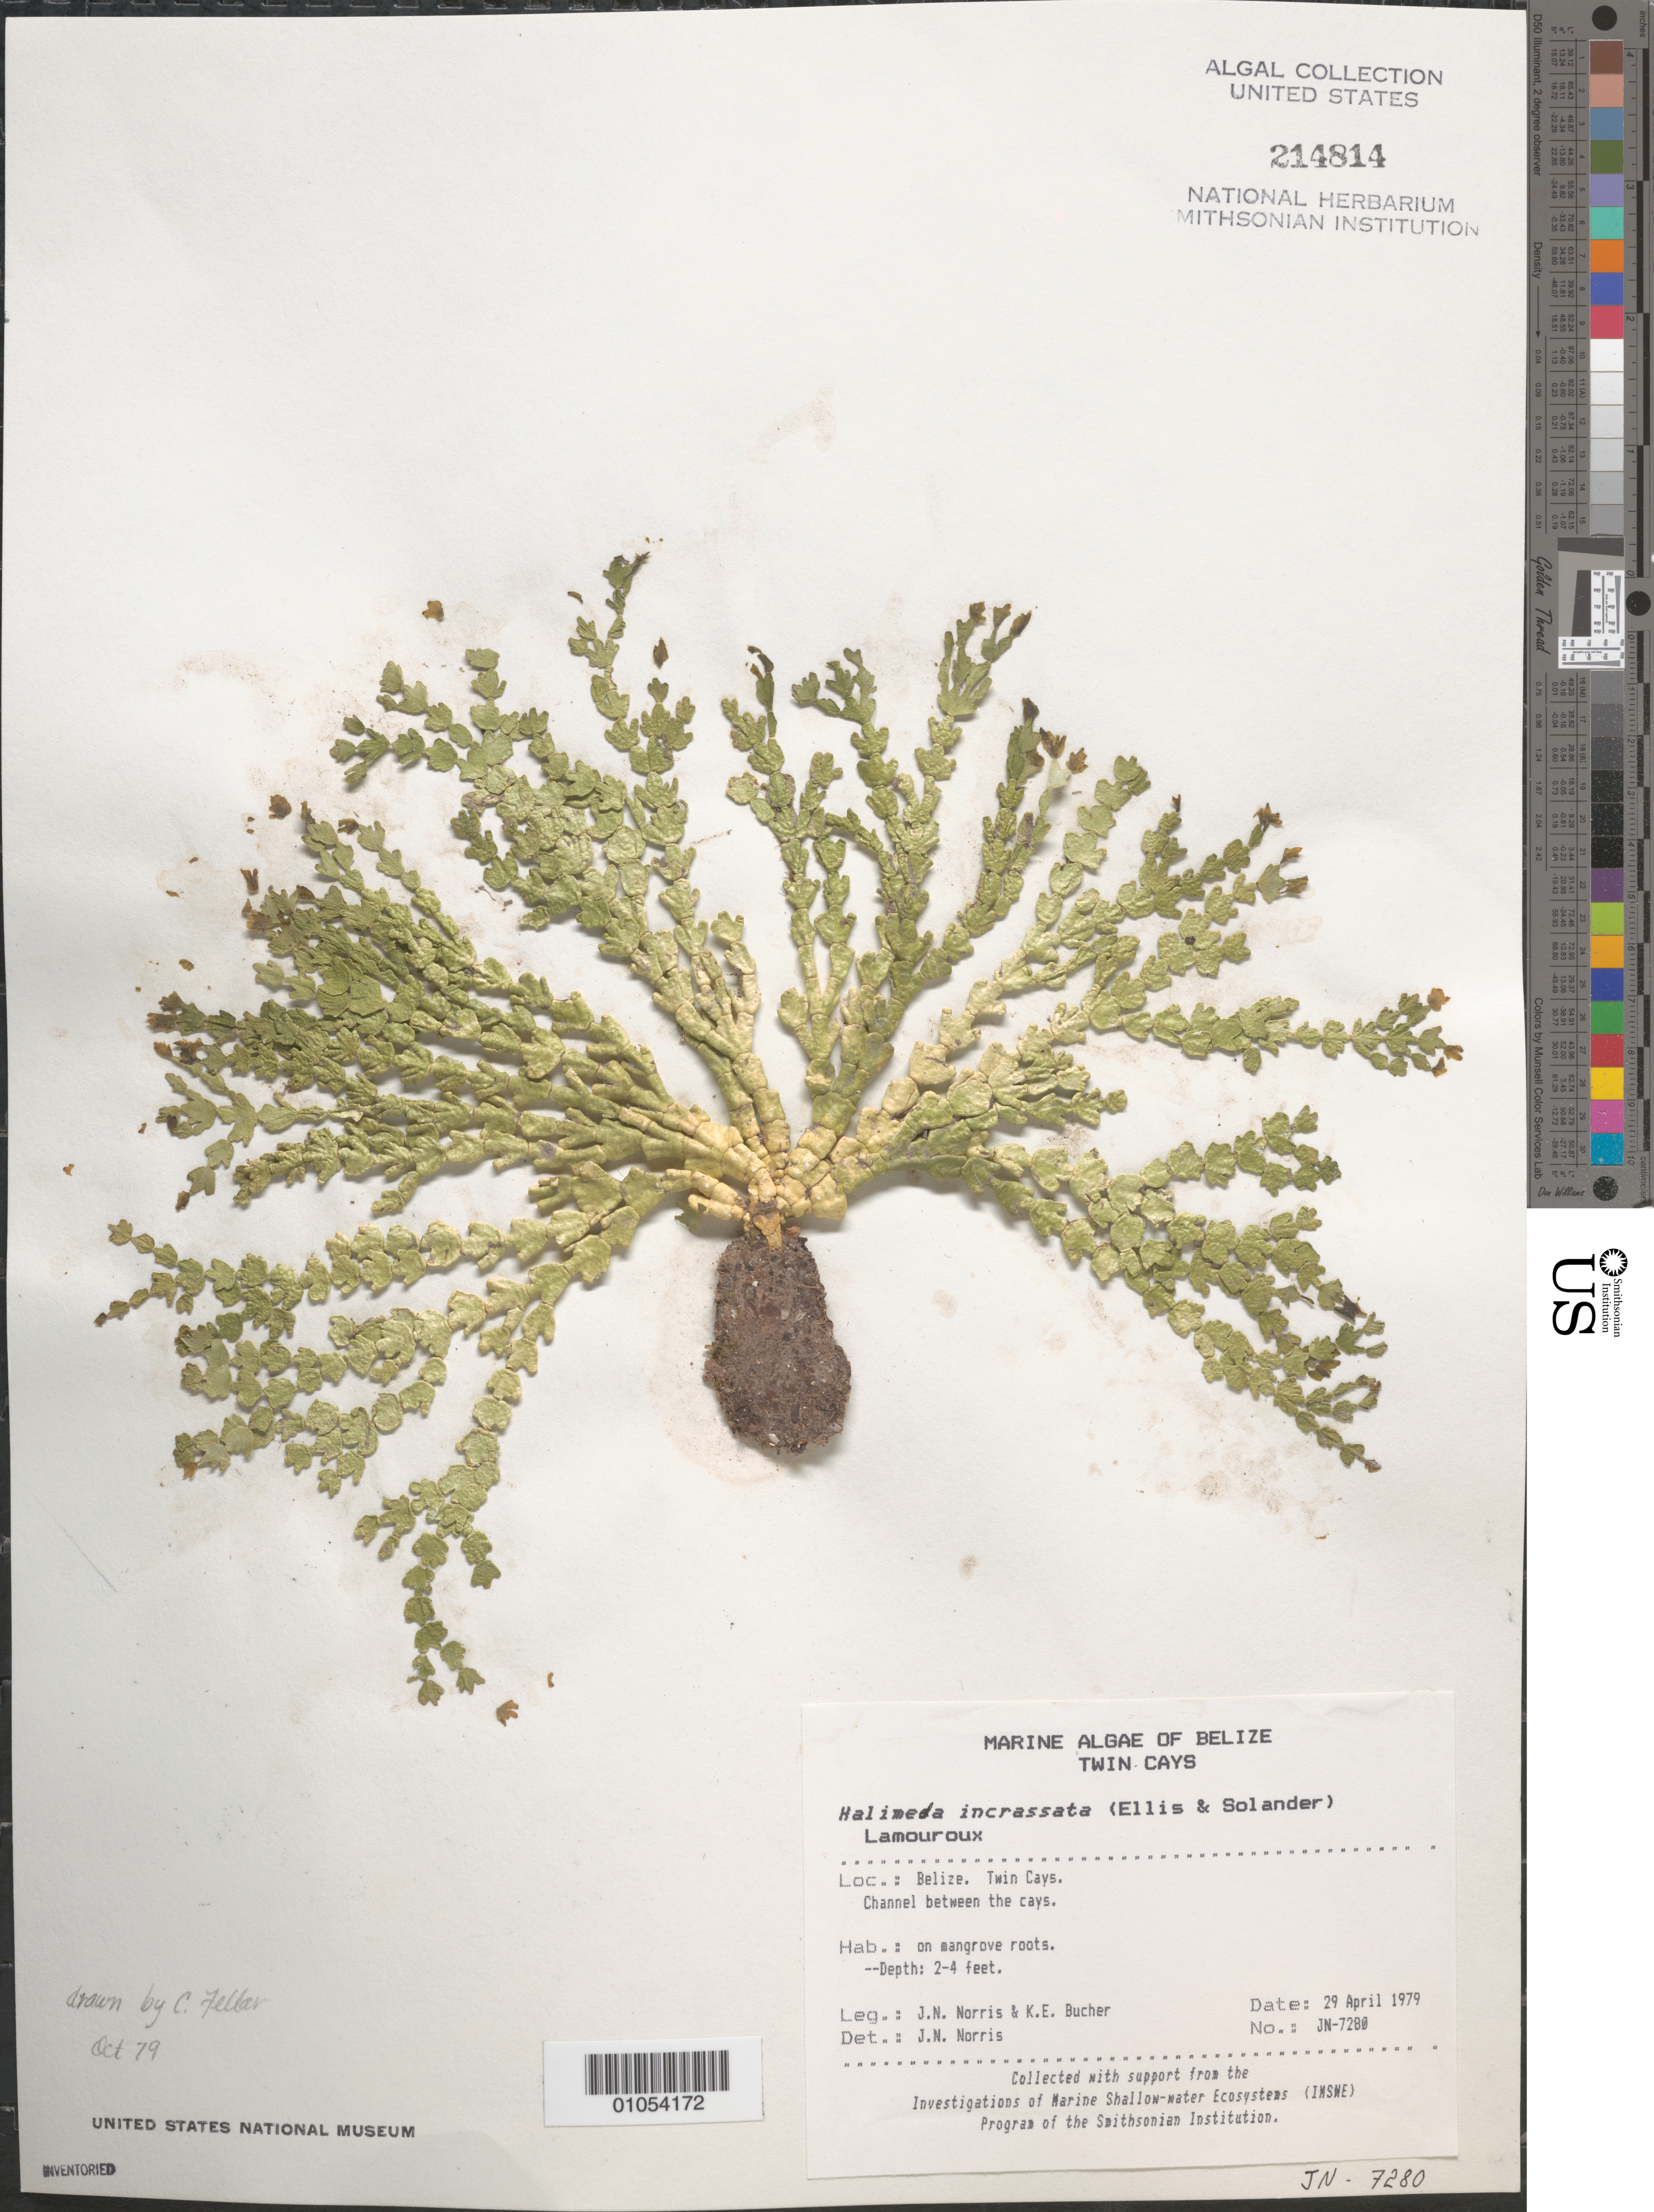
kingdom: Plantae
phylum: Chlorophyta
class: Ulvophyceae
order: Bryopsidales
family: Halimedaceae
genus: Halimeda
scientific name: Halimeda incrassata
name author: (J. Ellis) J.V.Lamouroux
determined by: Norris, James N.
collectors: J. N. Norris & K. E. Bucher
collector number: JN-7280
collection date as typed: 29 Apr 1979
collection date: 1979-04-29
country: Belize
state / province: Stann Creek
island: Twin Cays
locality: Channel between Twin Cays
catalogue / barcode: US 214814